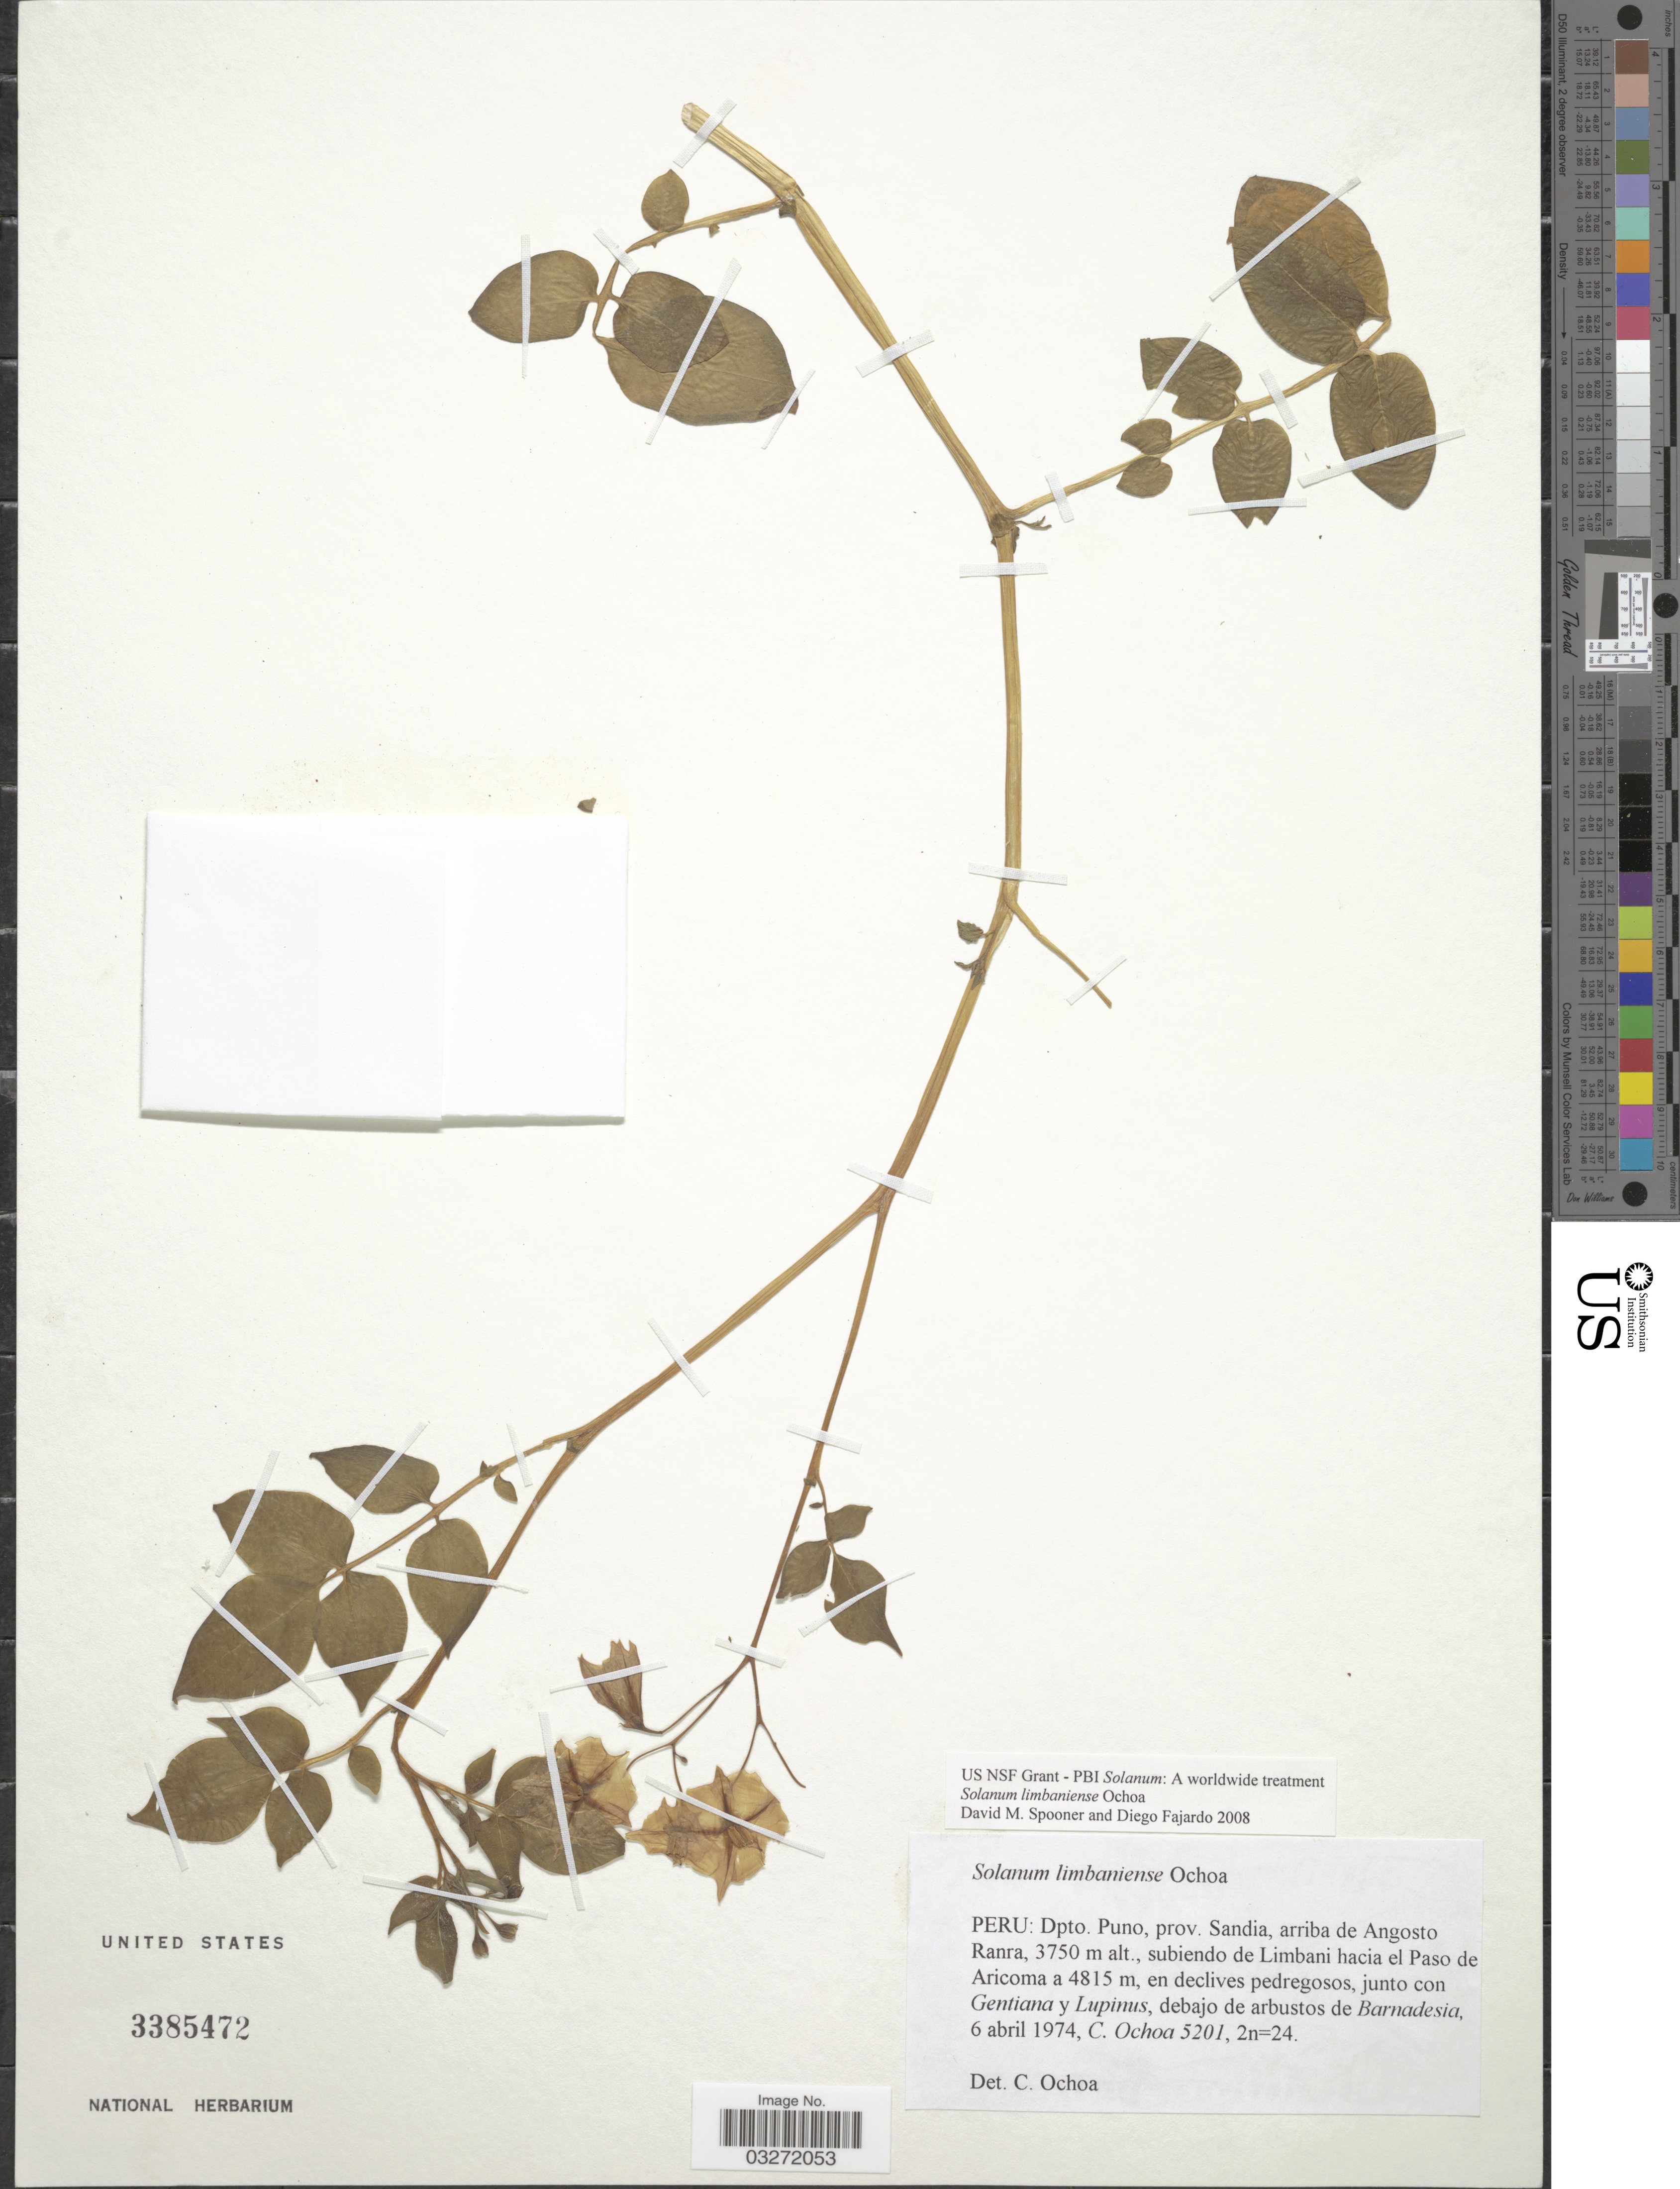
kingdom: Plantae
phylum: Tracheophyta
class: Magnoliopsida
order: Solanales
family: Solanaceae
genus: Solanum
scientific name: Solanum limbaniense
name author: Ochoa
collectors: C. Ochoa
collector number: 5201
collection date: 1974-04-06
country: Peru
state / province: Puno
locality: prov. Sandia, arriba de Angosto Ranra, subiendo de Limbani hacia el Paso de Aricoma.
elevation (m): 3750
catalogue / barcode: US 3385472